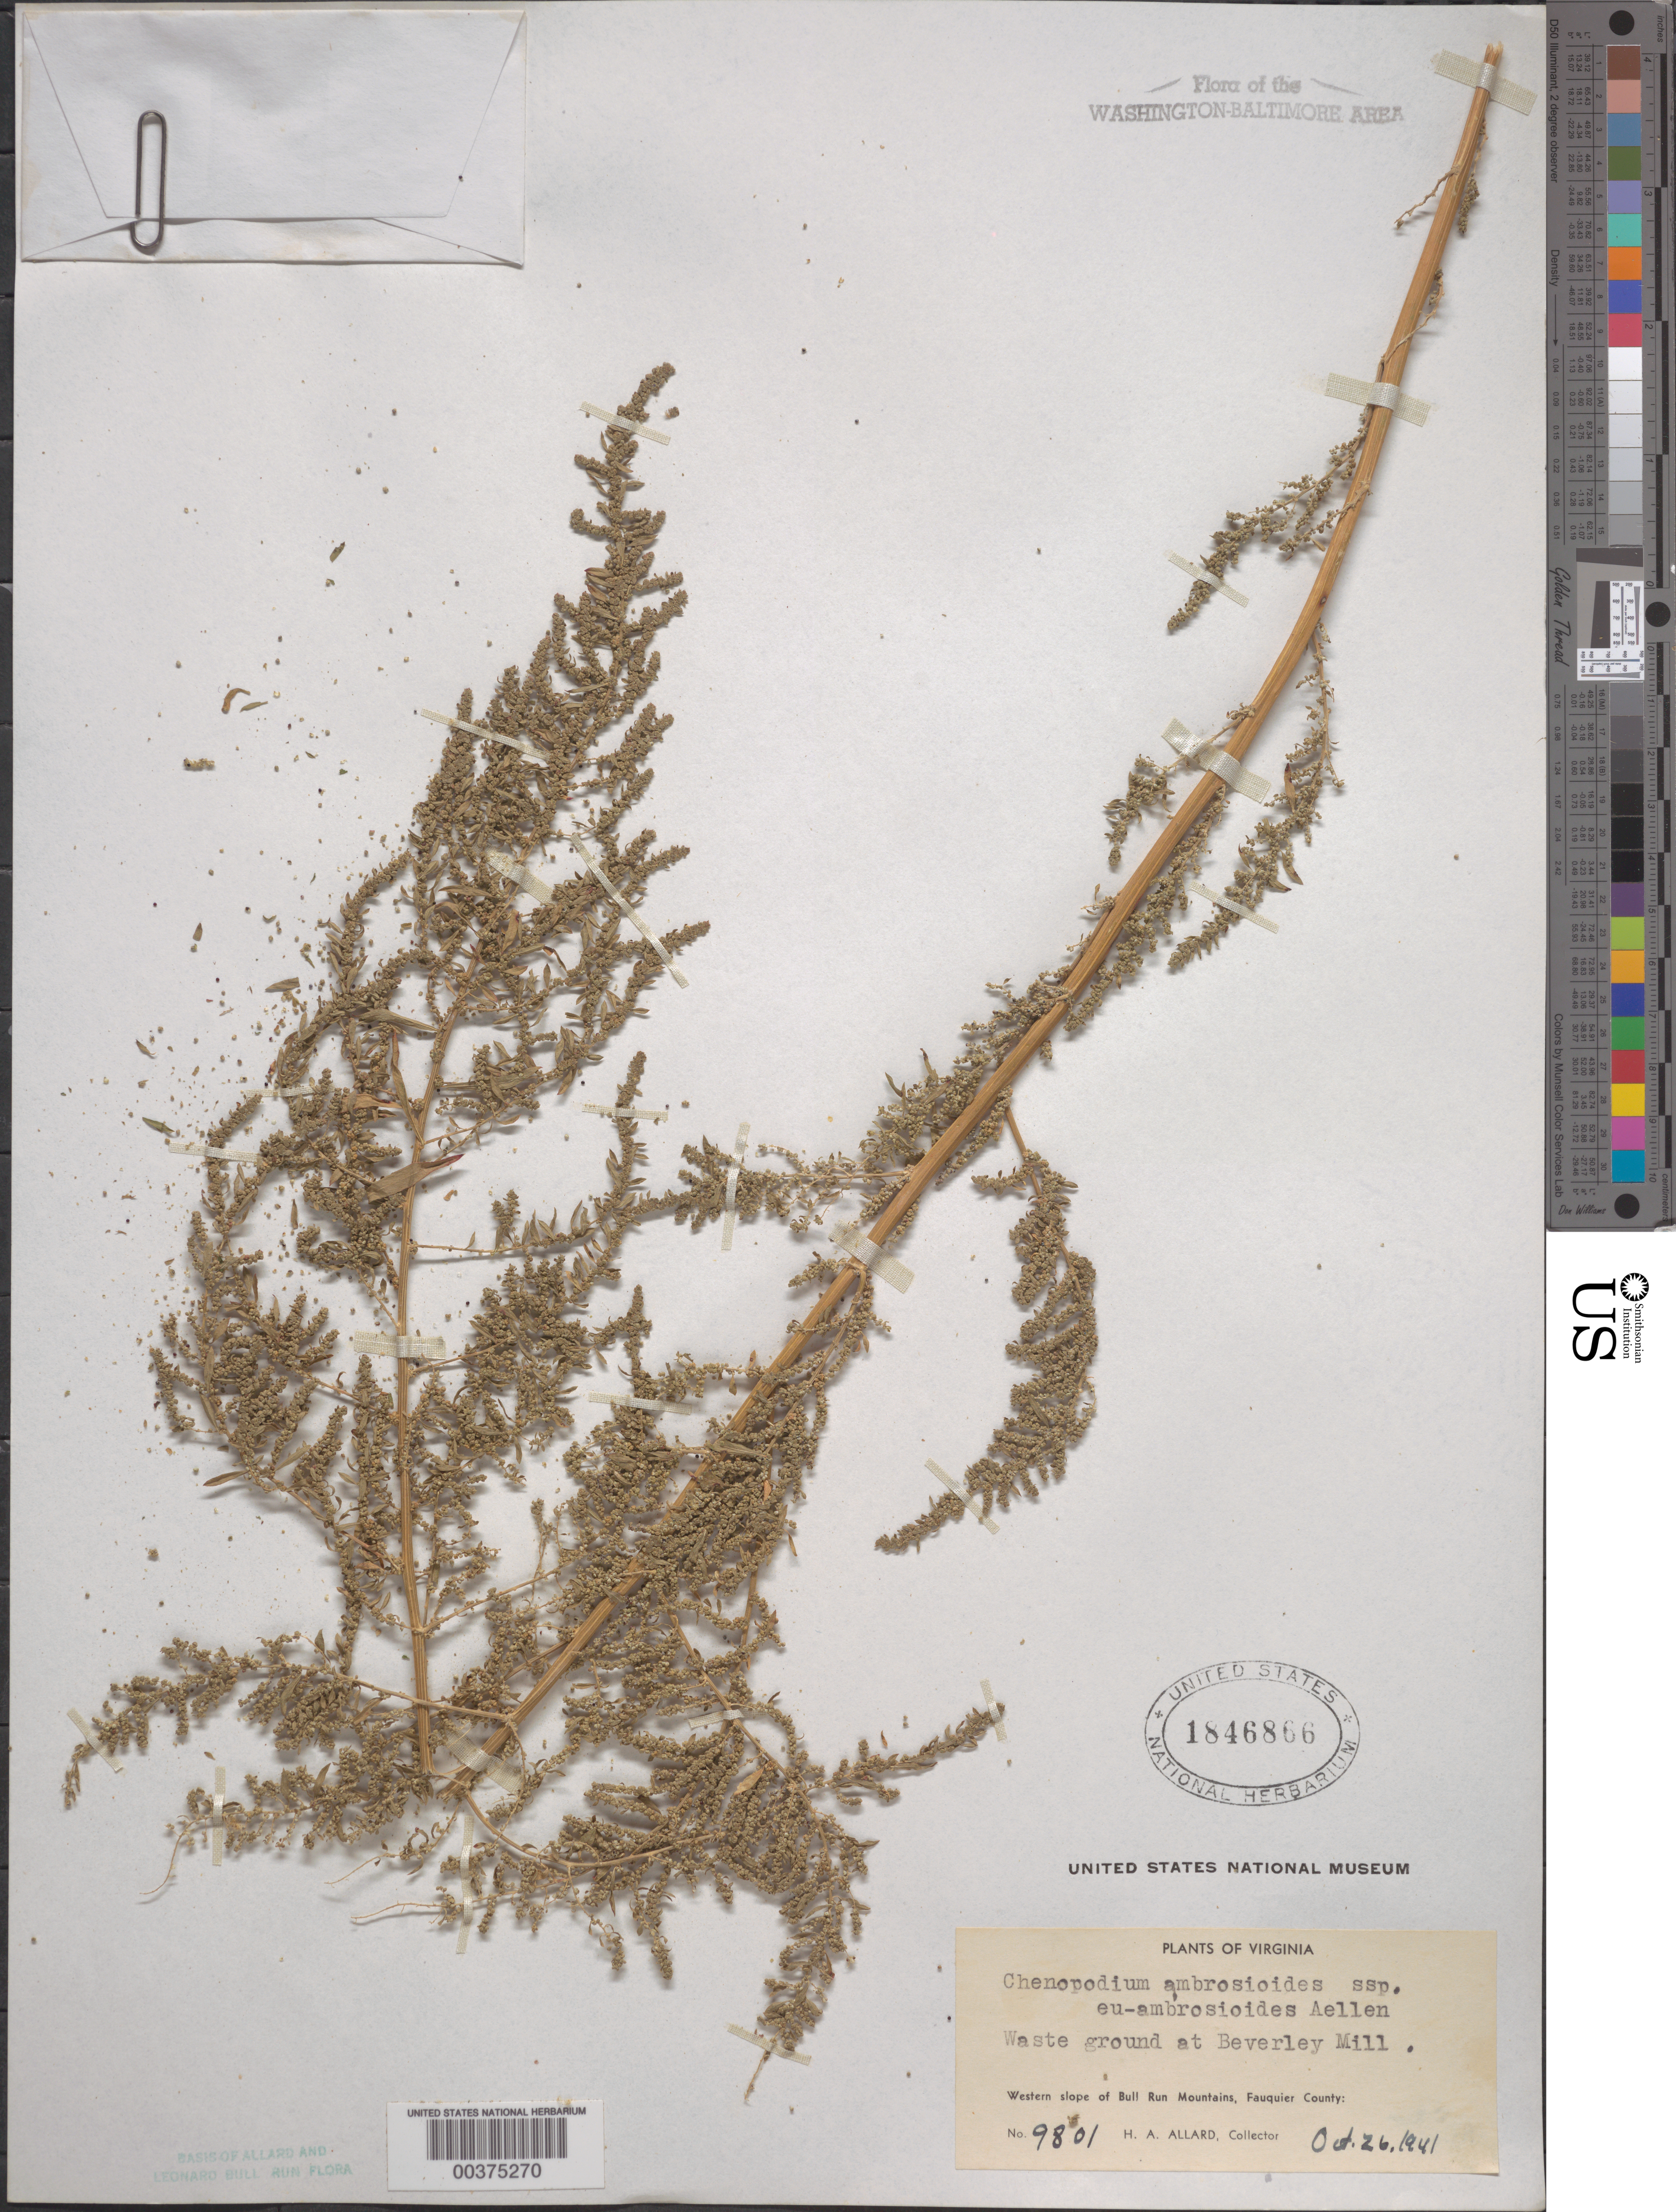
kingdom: Plantae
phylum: Tracheophyta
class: Magnoliopsida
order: Caryophyllales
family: Amaranthaceae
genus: Chenopodium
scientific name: Chenopodium ambrosioides subsp. eu-ambrosioides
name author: Aellen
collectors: H. A. Allard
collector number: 9801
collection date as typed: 26 Oct 1941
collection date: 1941-10-26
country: United States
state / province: Virginia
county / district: Fauquier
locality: Beverley Mill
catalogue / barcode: US 1846866